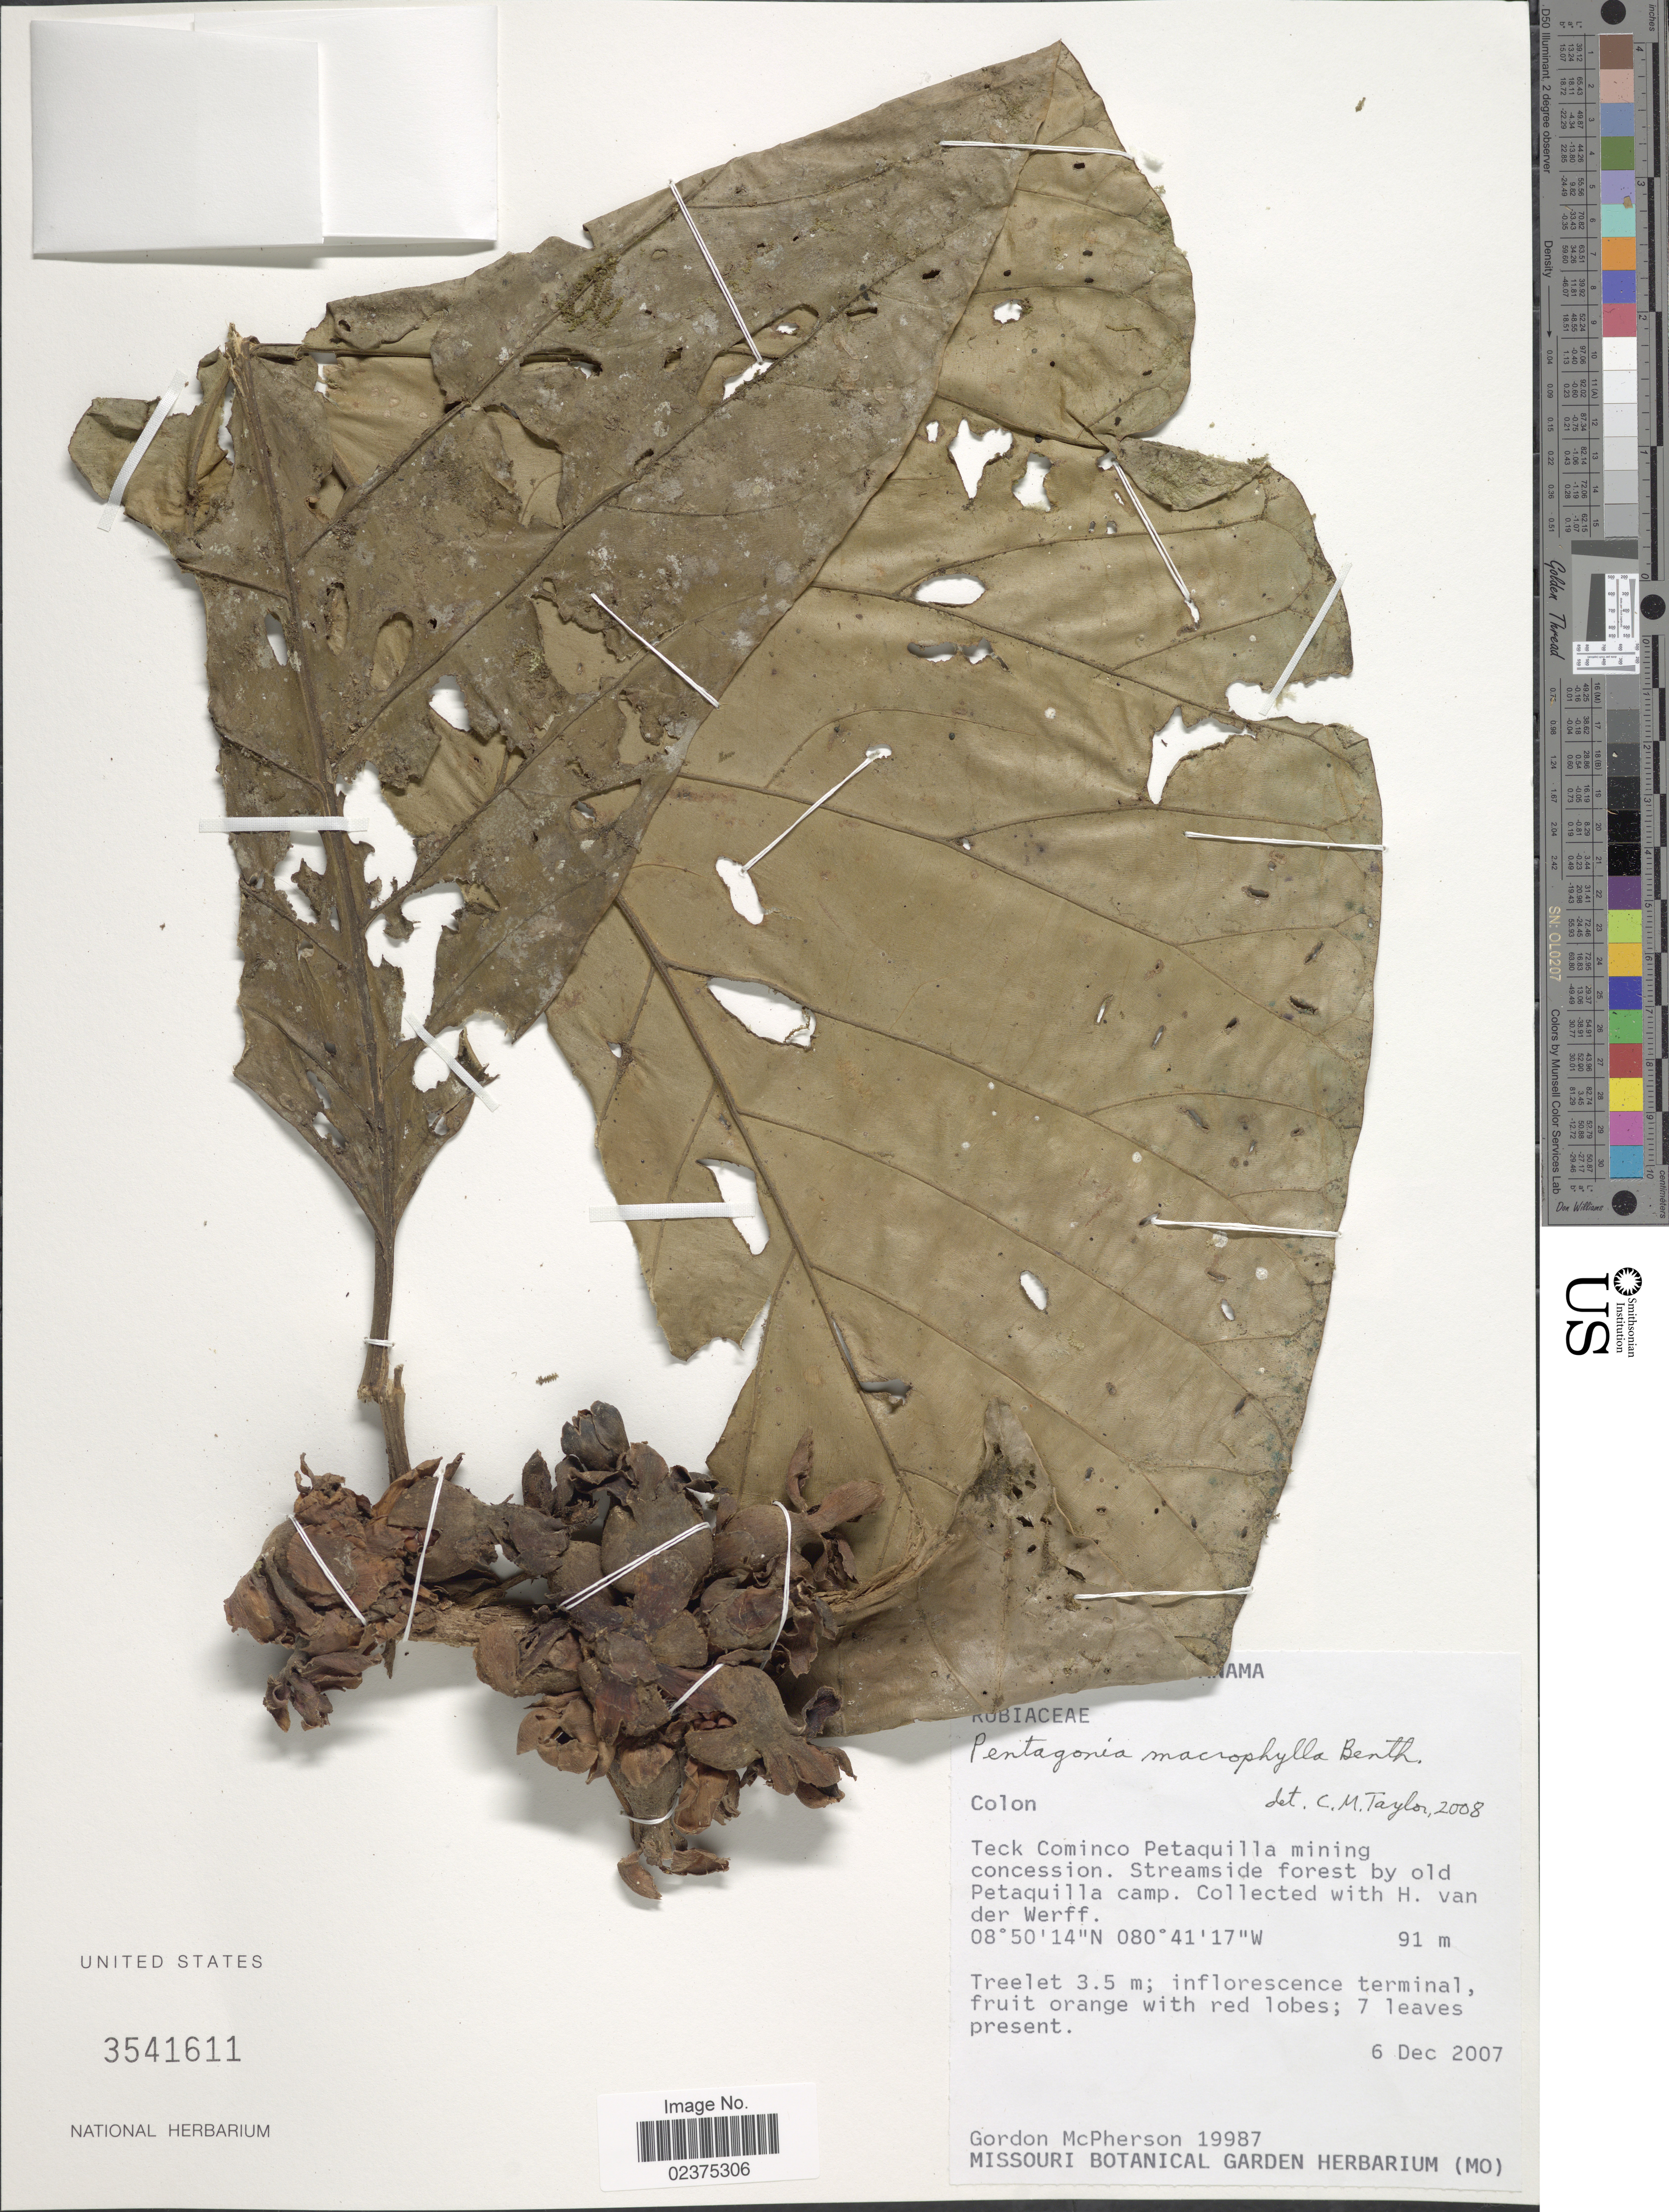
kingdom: Plantae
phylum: Tracheophyta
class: Magnoliopsida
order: Gentianales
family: Rubiaceae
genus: Pentagonia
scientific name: Pentagonia macrophylla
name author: Benth.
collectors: G. D. McPherson & H. van der Werff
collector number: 19987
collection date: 2007-12-06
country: Panama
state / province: Colón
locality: Colon, Teck Cominco Petaquilla mining concession. Streamside forest by old Petaquilla camp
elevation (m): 91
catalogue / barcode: US 3541611